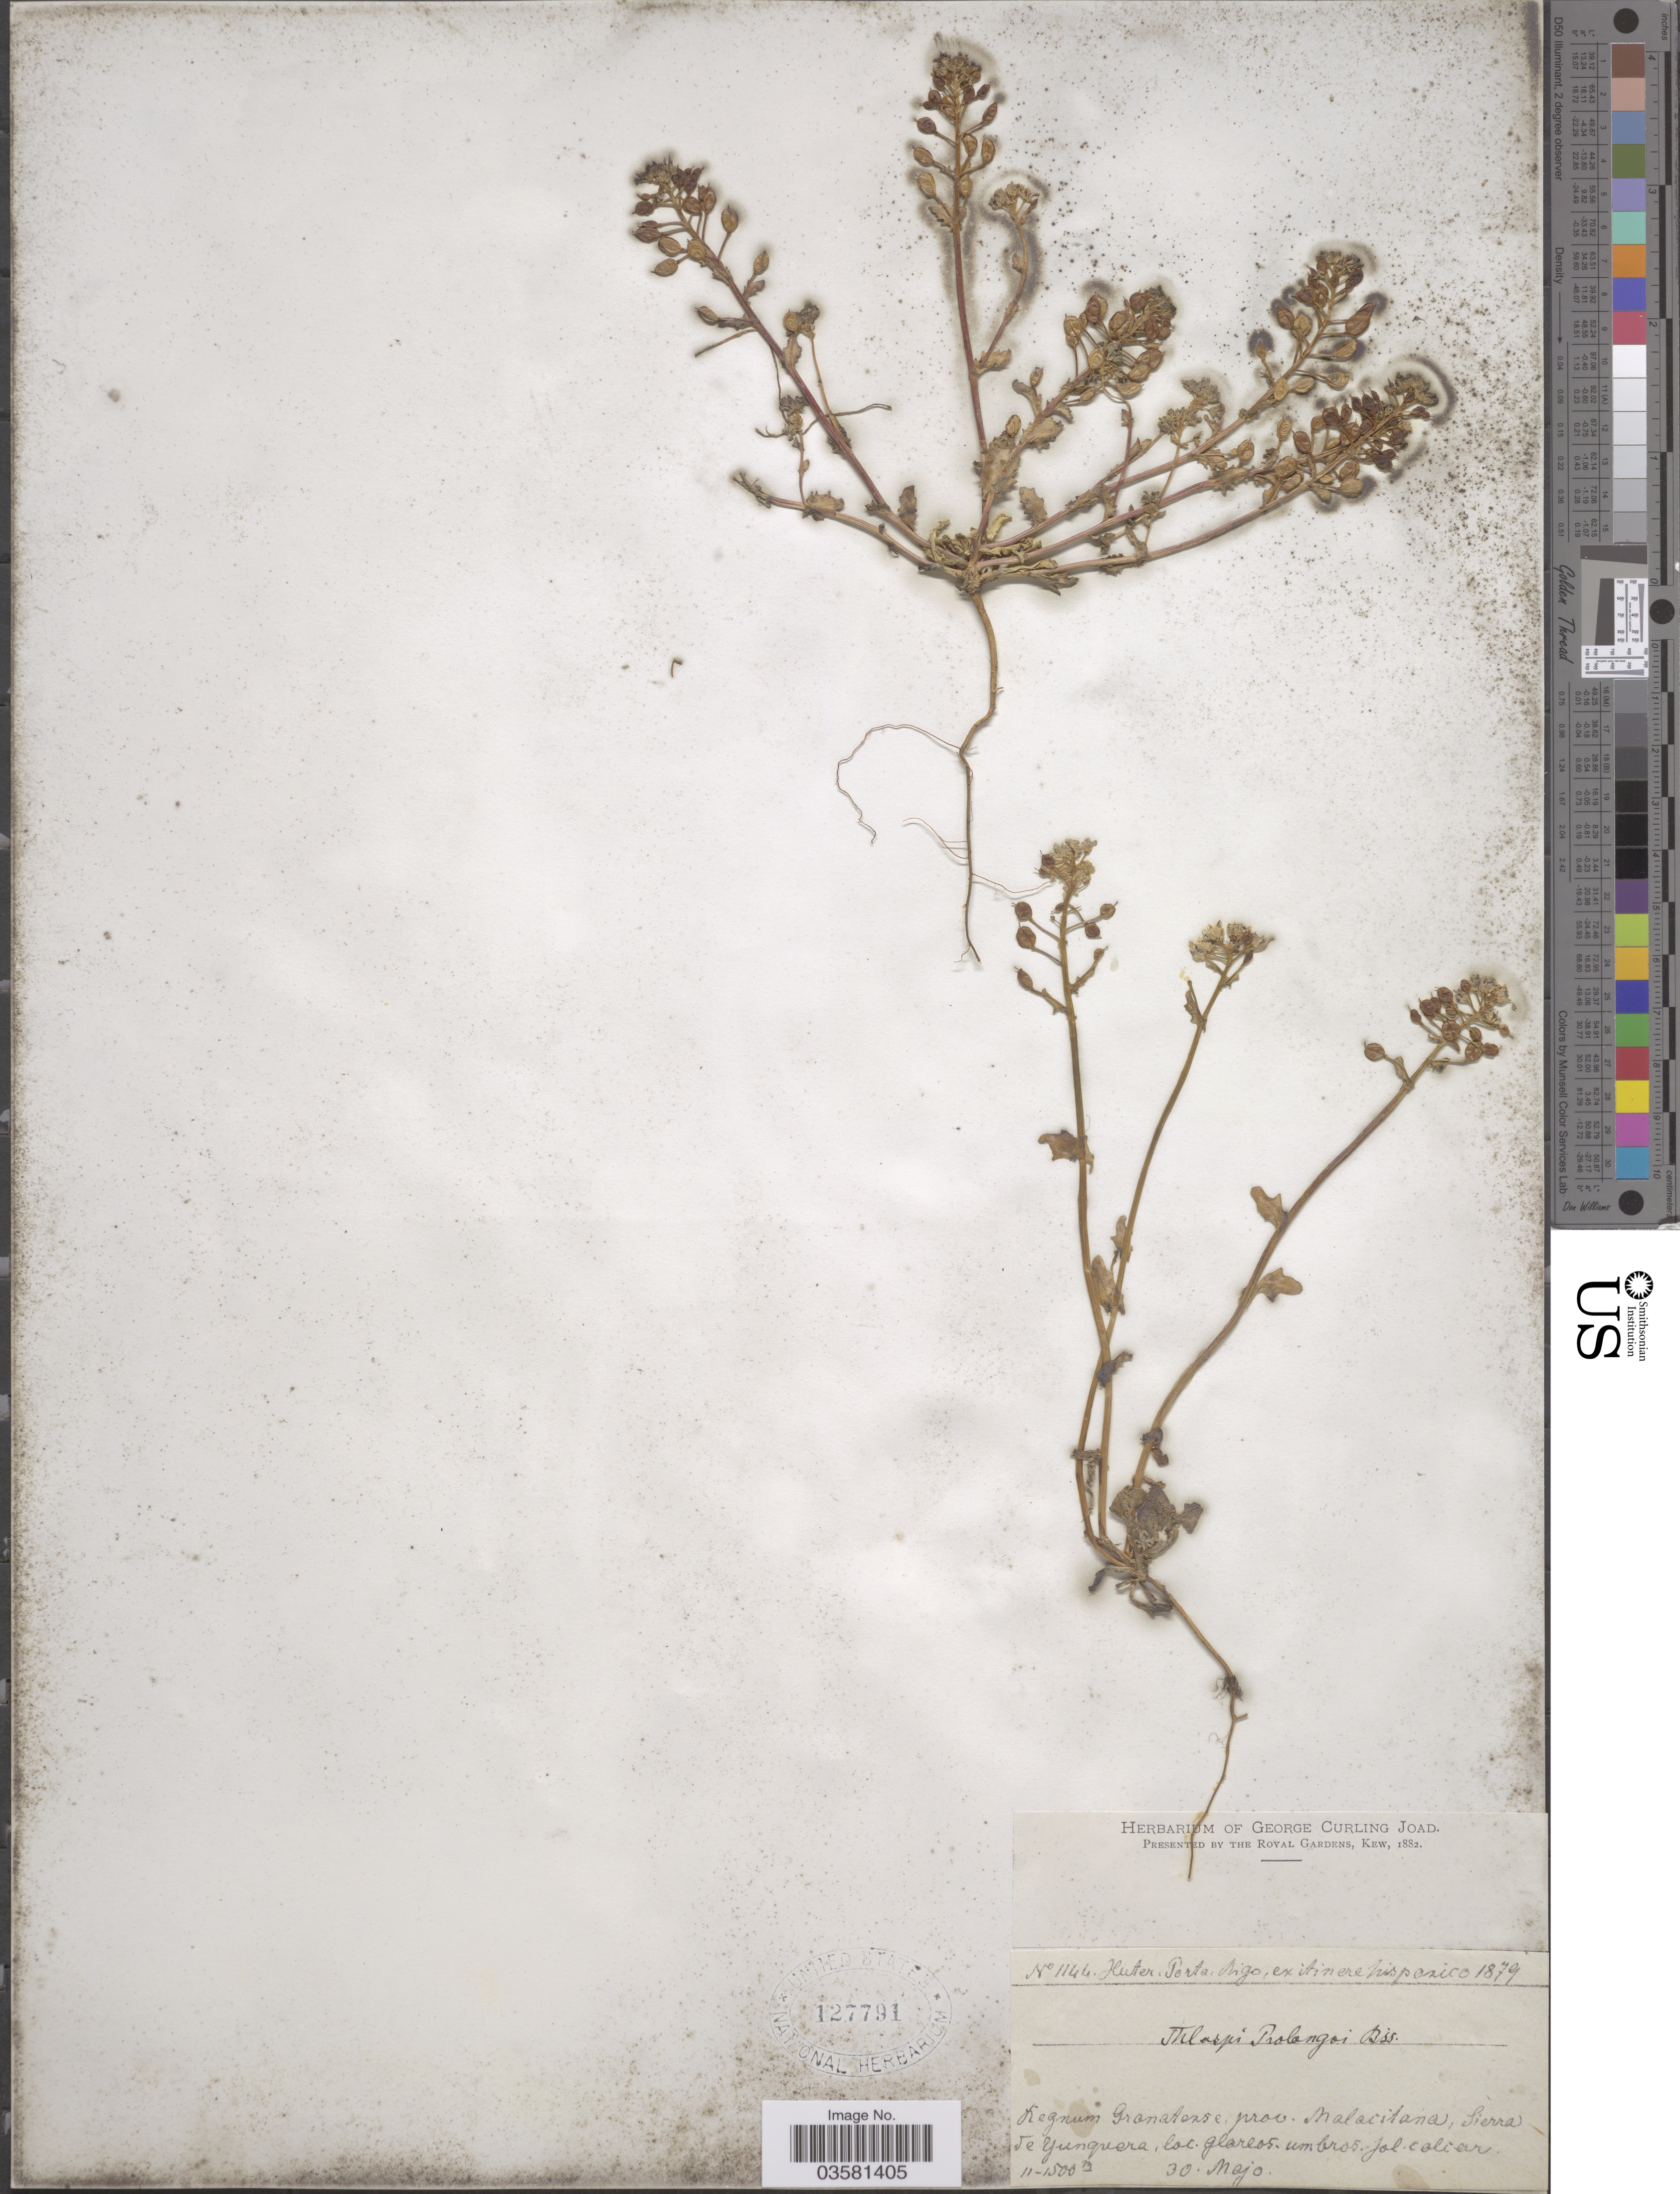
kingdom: Plantae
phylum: Tracheophyta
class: Magnoliopsida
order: Brassicales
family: Brassicaceae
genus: Bivonaea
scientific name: Bivonaea prolongoi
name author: (Boiss.) Prantl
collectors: -. Huter, -- Porta & -- Rigo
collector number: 1144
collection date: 1879-05-30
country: Spain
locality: Hispanico. Kegnum Granatense, prov. Malacitana, Sierra de Yunquera, loc. glareos. umbros. jol. calcar.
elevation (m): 1100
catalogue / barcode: US 127791